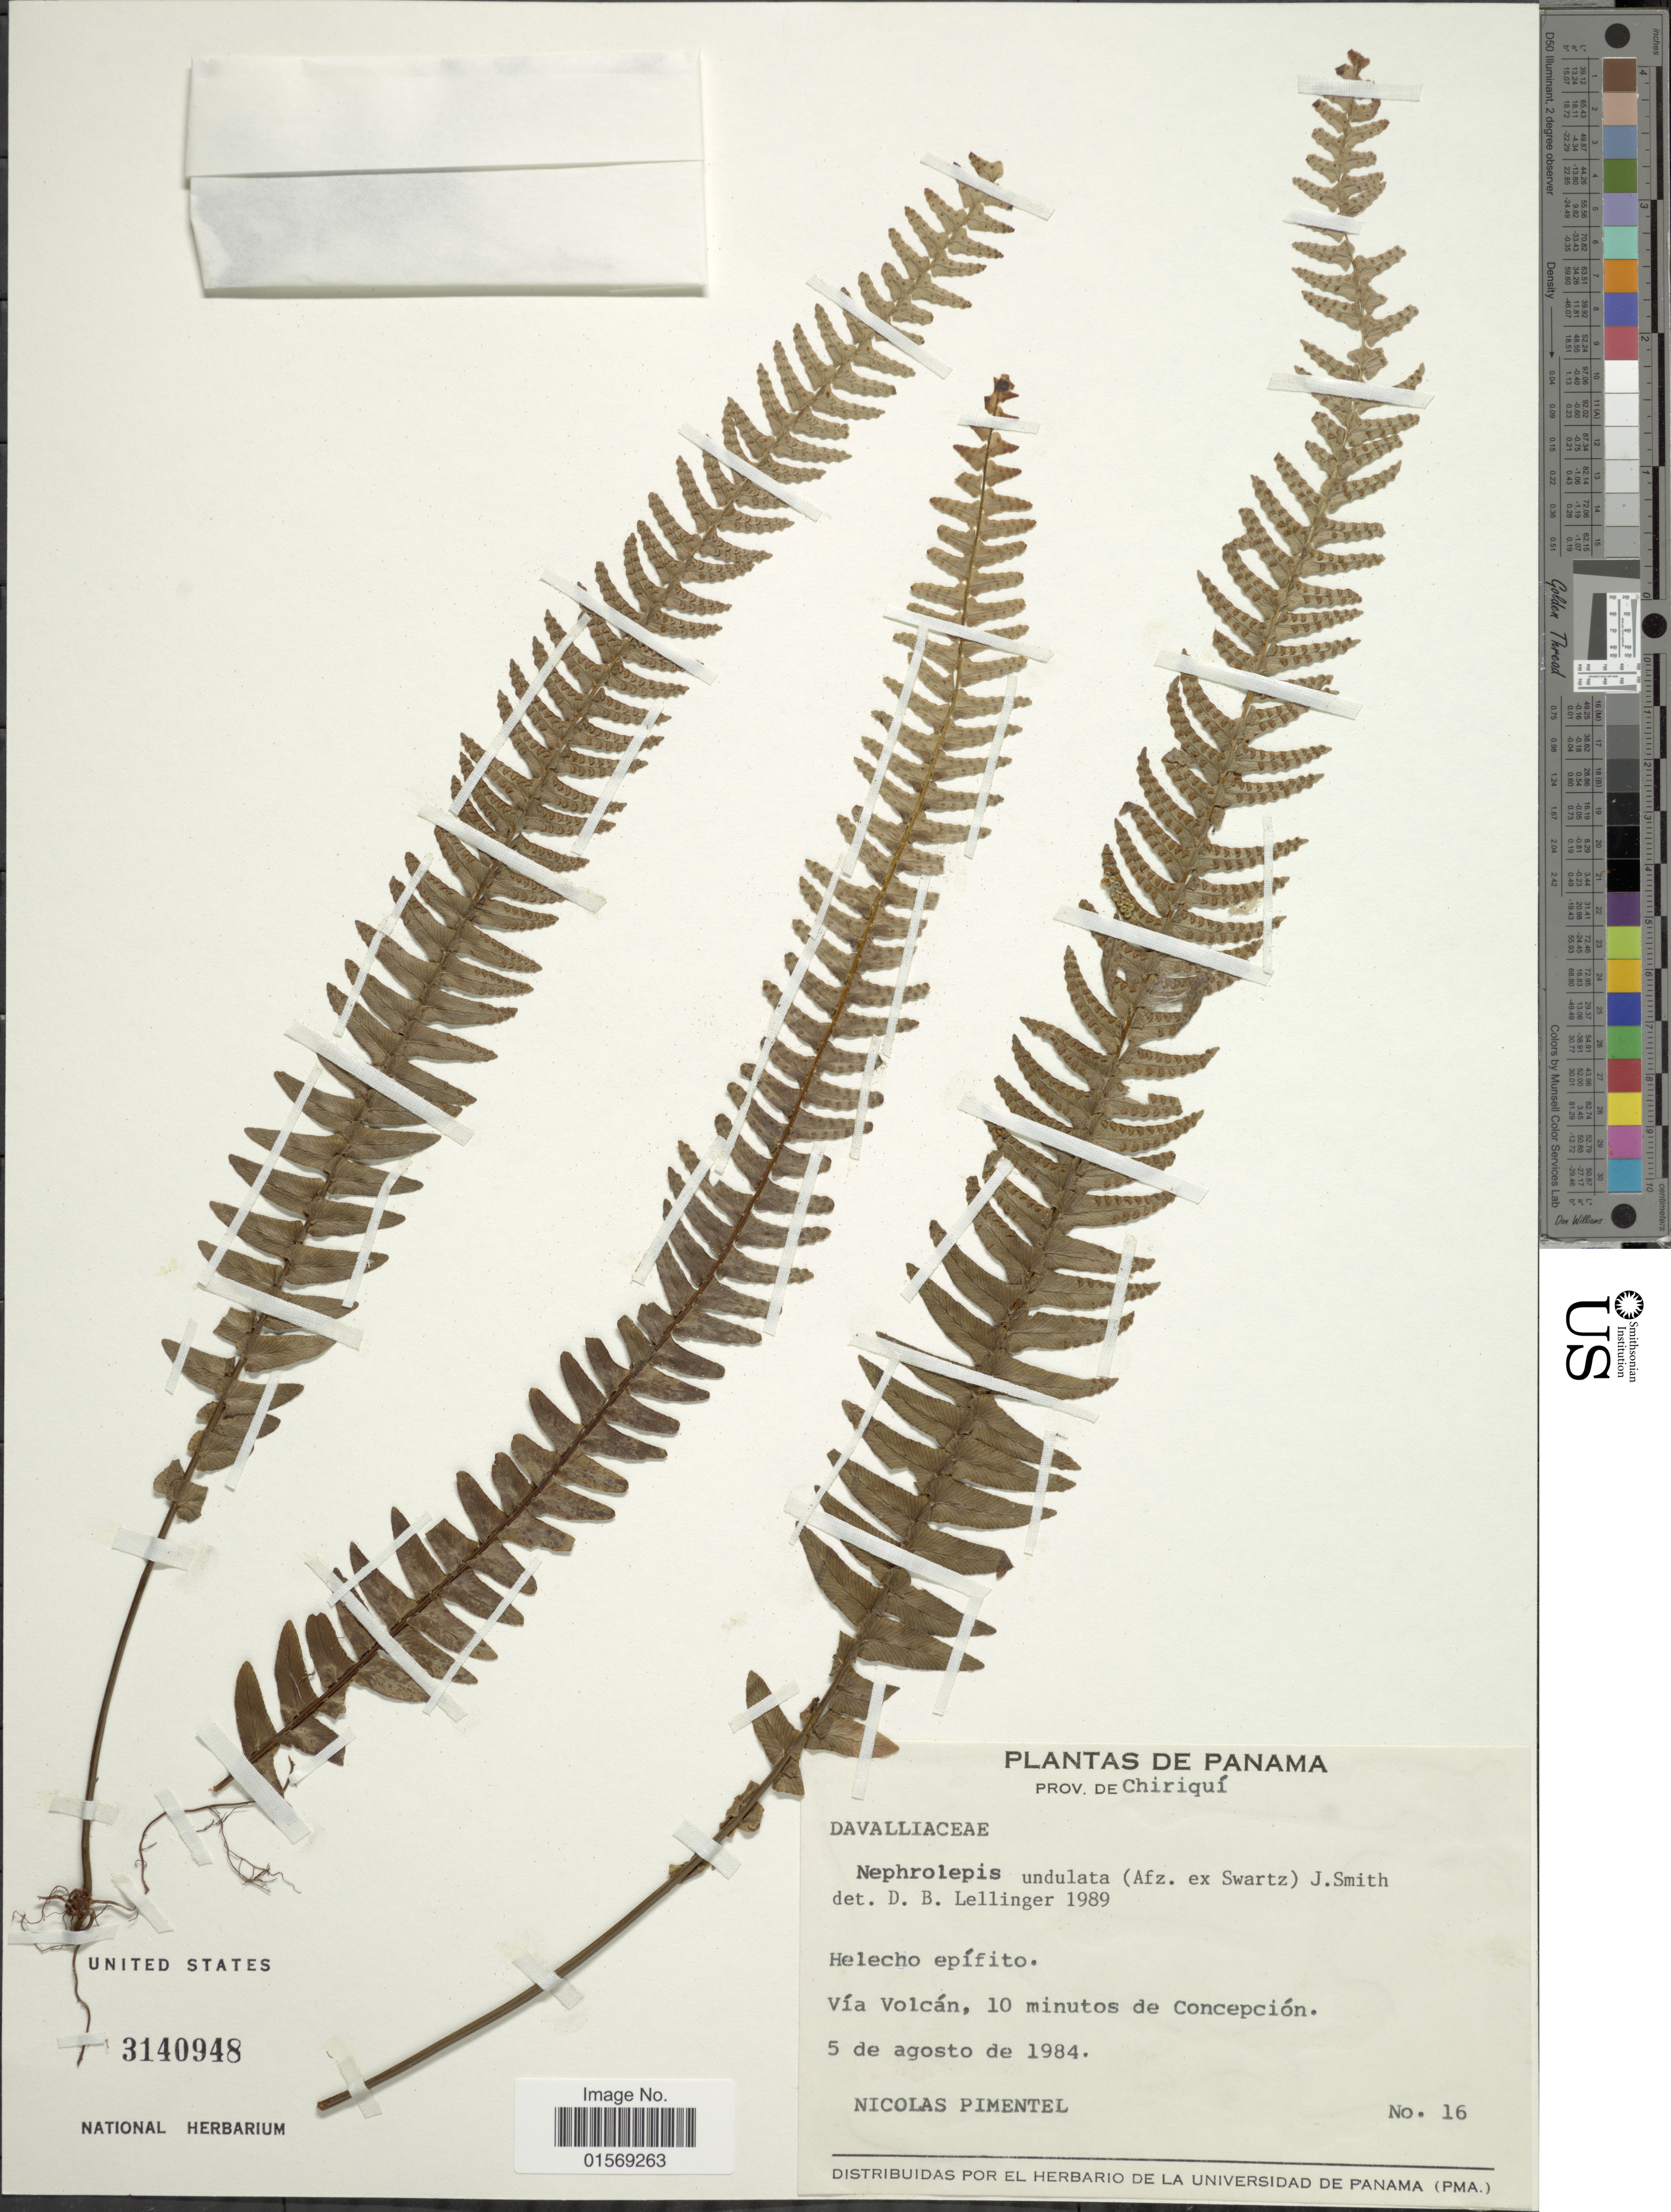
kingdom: Plantae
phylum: Tracheophyta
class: Polypodiopsida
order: Polypodiales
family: Nephrolepidaceae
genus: Nephrolepis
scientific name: Nephrolepis undulata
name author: J. Sm.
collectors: N. Pimentel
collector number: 16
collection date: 1984-08-05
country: Panama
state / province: Chiriqui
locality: Panama, Prov.de Chiriqui.Via Volcan, 10 minutos de Concepcion.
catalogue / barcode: US 3140948